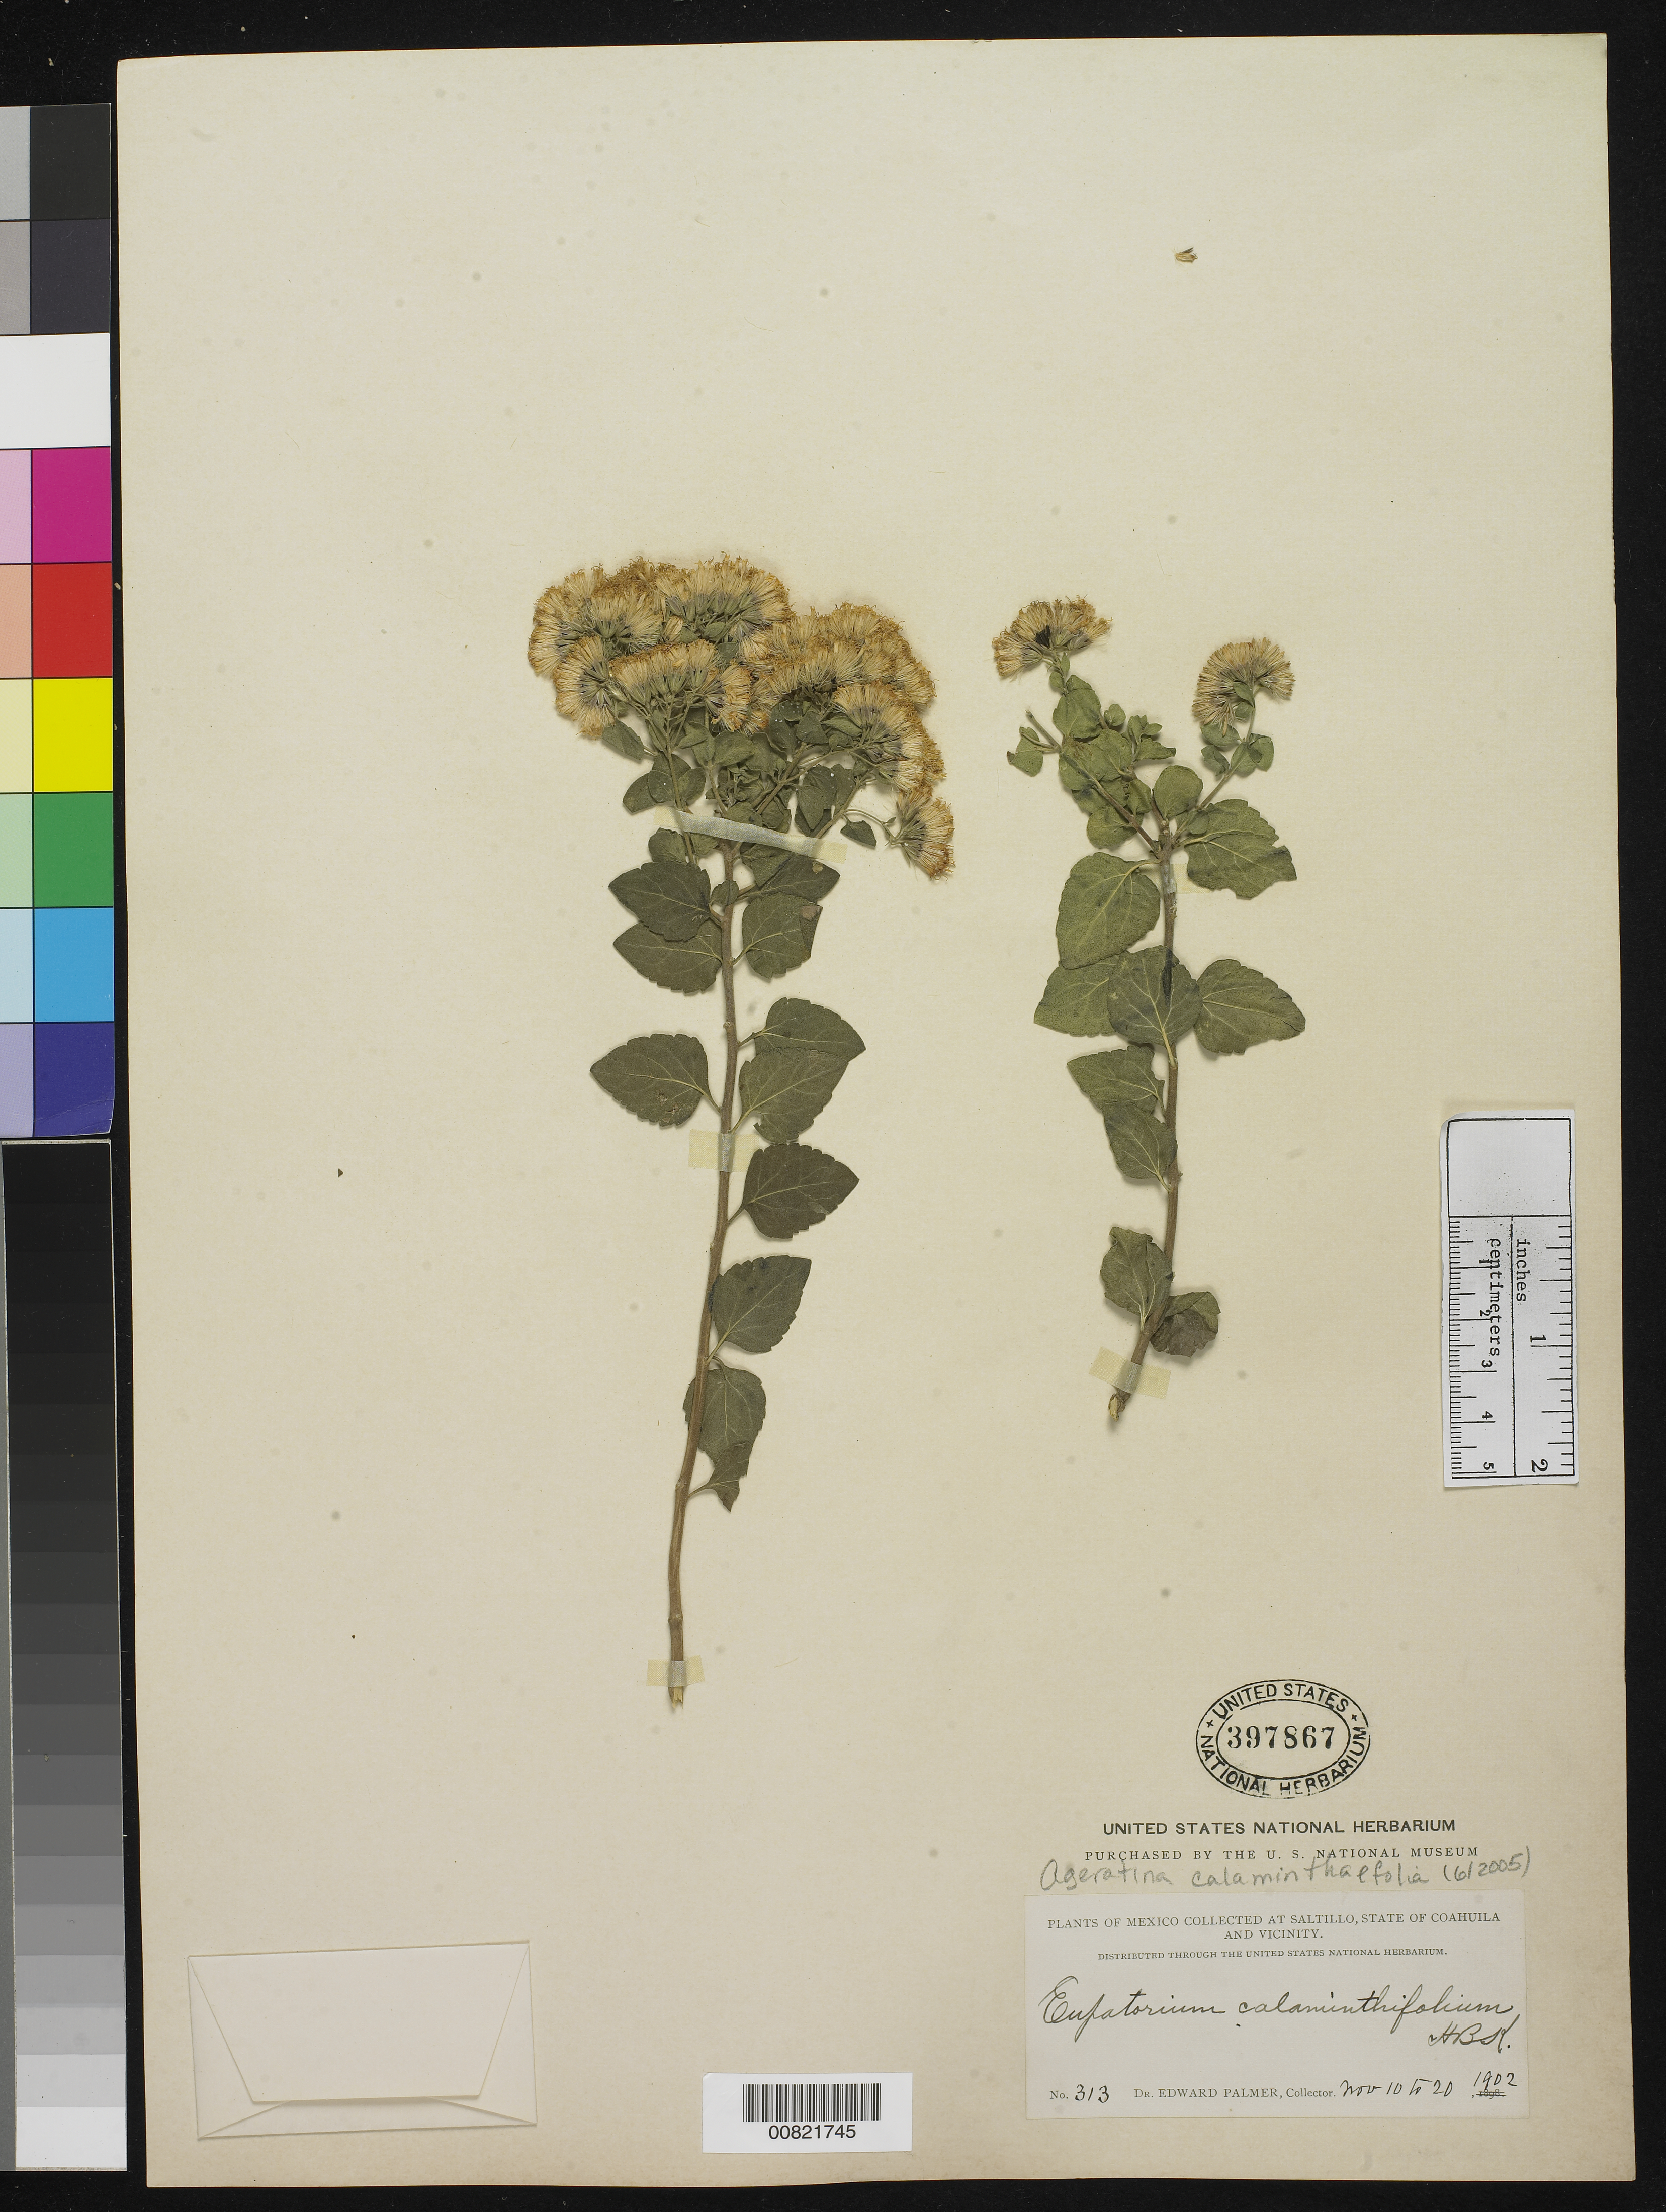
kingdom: Plantae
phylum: Tracheophyta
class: Magnoliopsida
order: Asterales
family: Asteraceae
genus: Ageratina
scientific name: Ageratina calaminthaefolia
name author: (Kunth) R.M. King & H. Rob.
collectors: E. Palmer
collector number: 313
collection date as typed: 10 Nov 1902 to 20 Nov 1902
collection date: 1902-11-10/1902-11-20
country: Mexico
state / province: Coahuila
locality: Saltillo, Coahuila and vicinity.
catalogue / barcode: US 397867